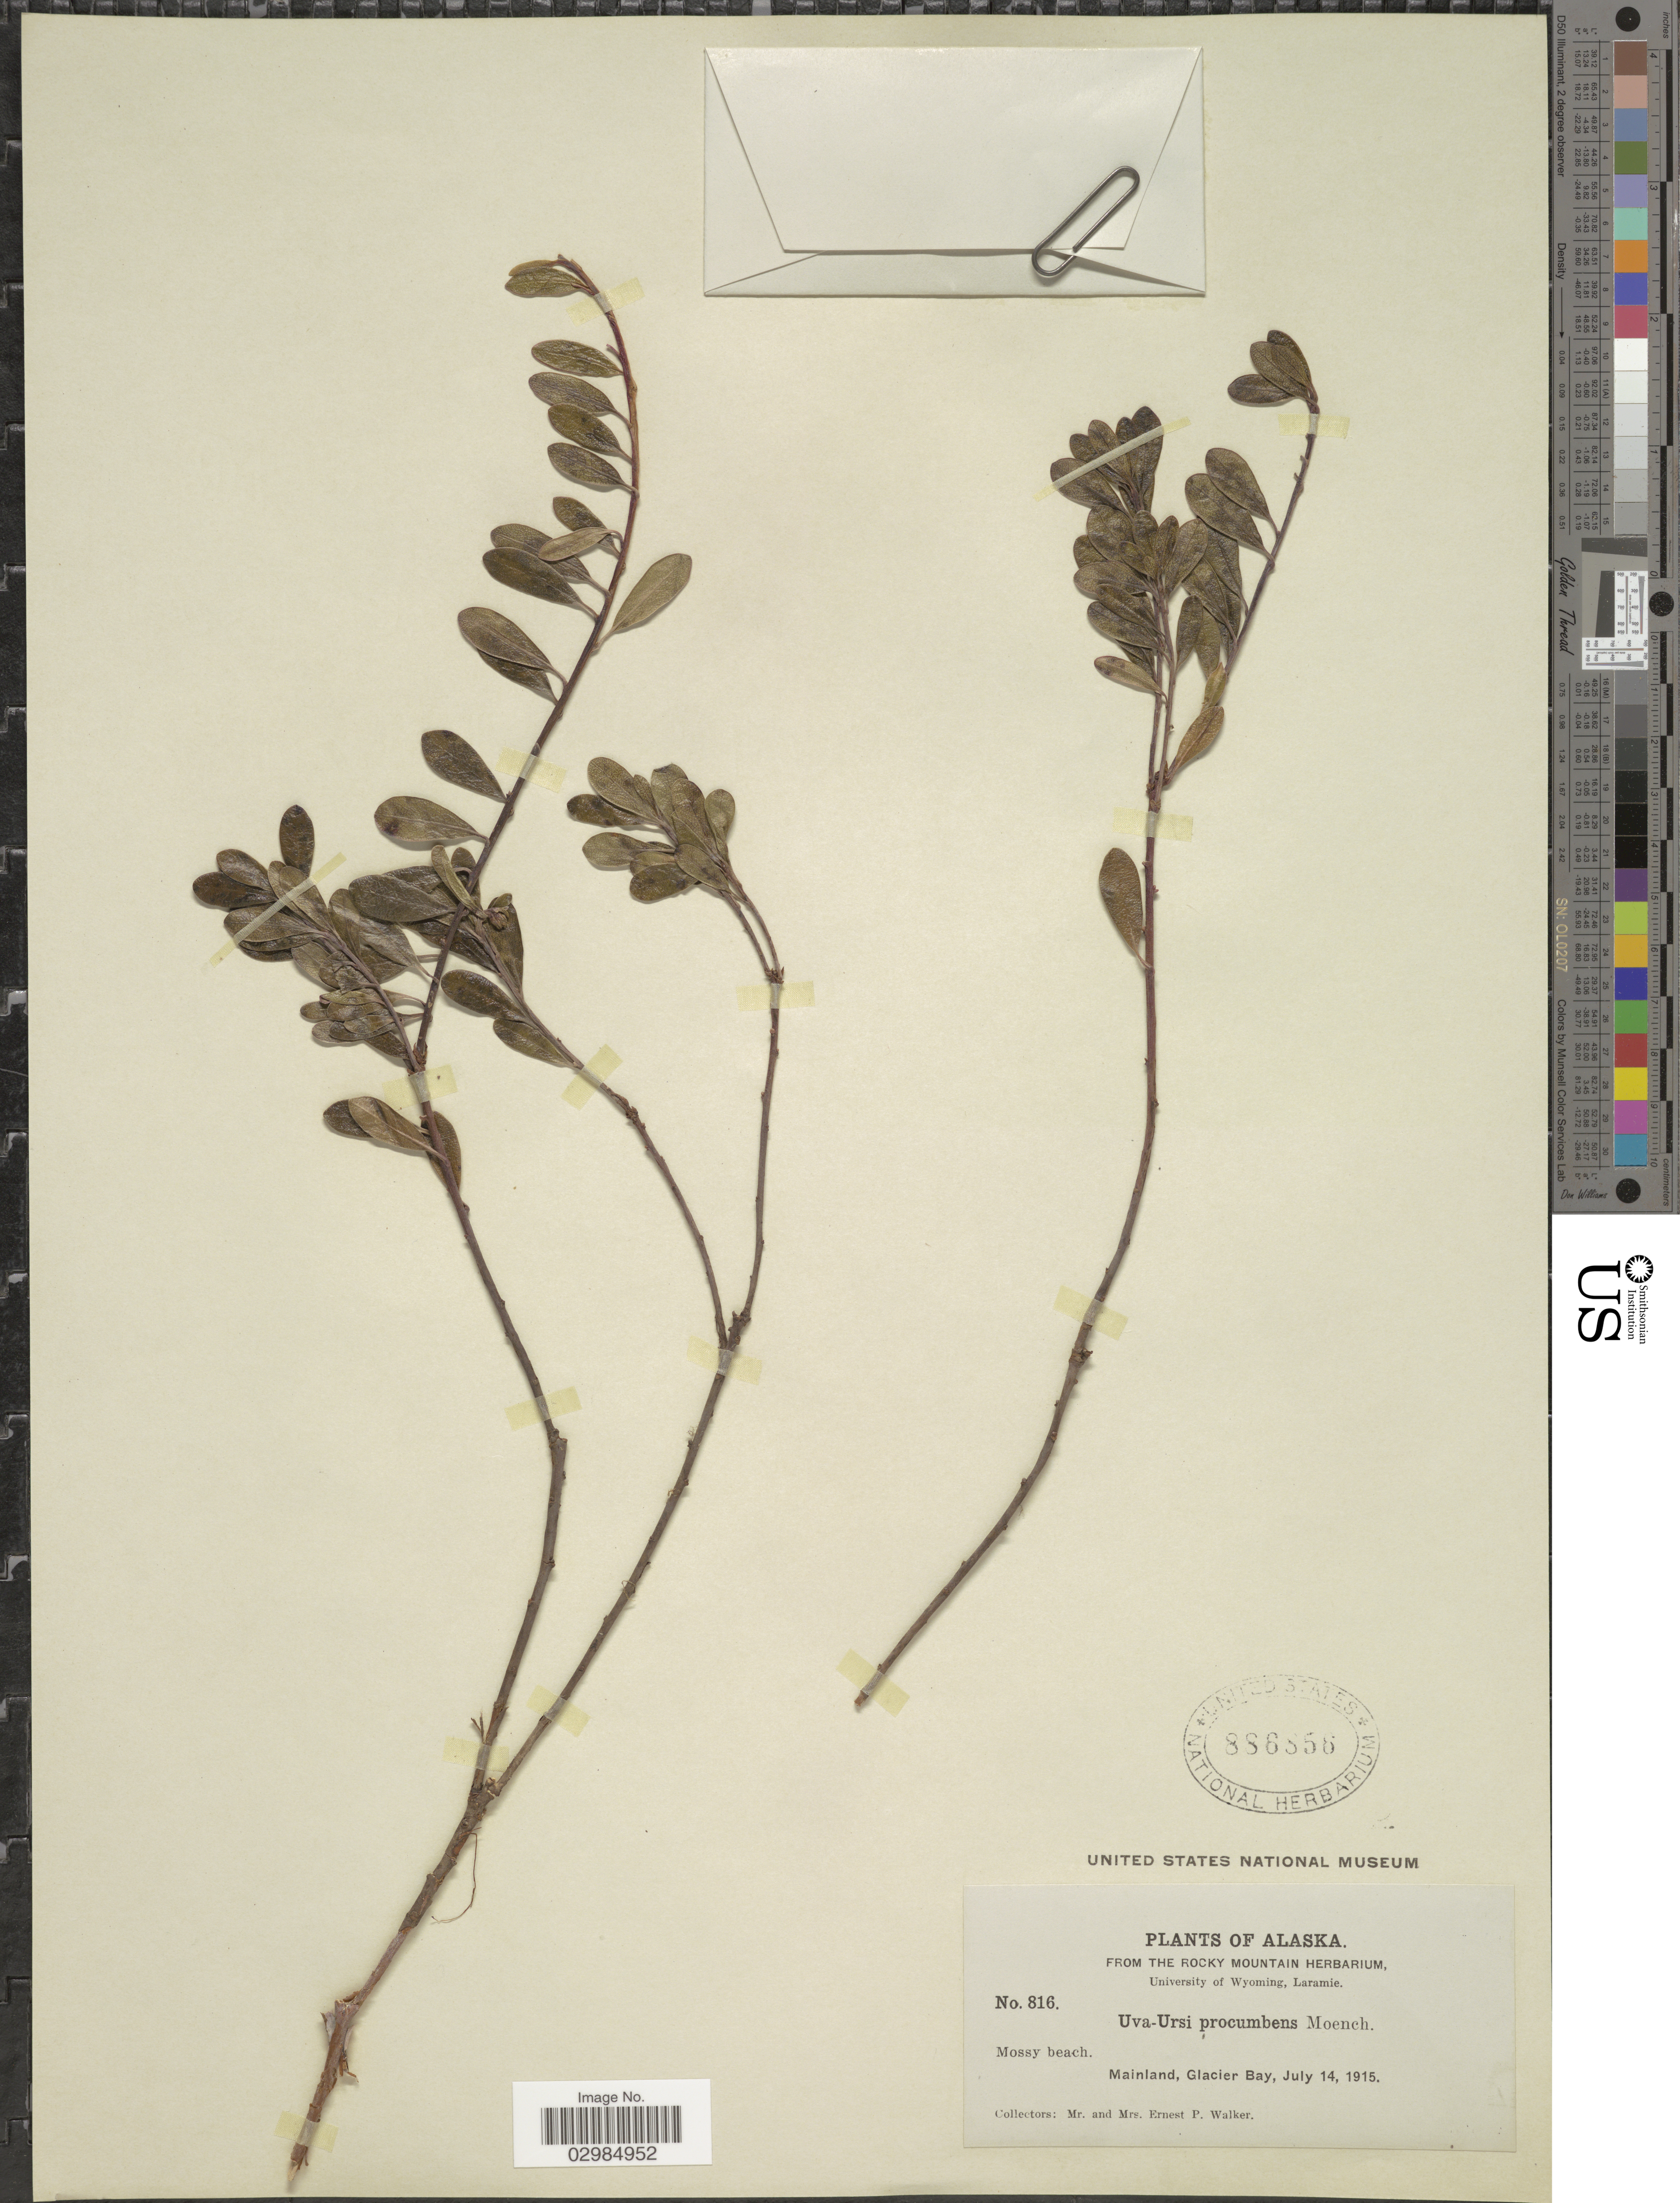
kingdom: Plantae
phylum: Tracheophyta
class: Magnoliopsida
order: Ericales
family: Ericaceae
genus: Arctostaphylos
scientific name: Arctostaphylos uva-ursi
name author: (L.) Spreng.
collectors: E. P. Walker & E. Walker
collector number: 816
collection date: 1915-07-14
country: United States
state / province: Alaska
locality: Mainland, Glacier Bay.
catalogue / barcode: US 886856